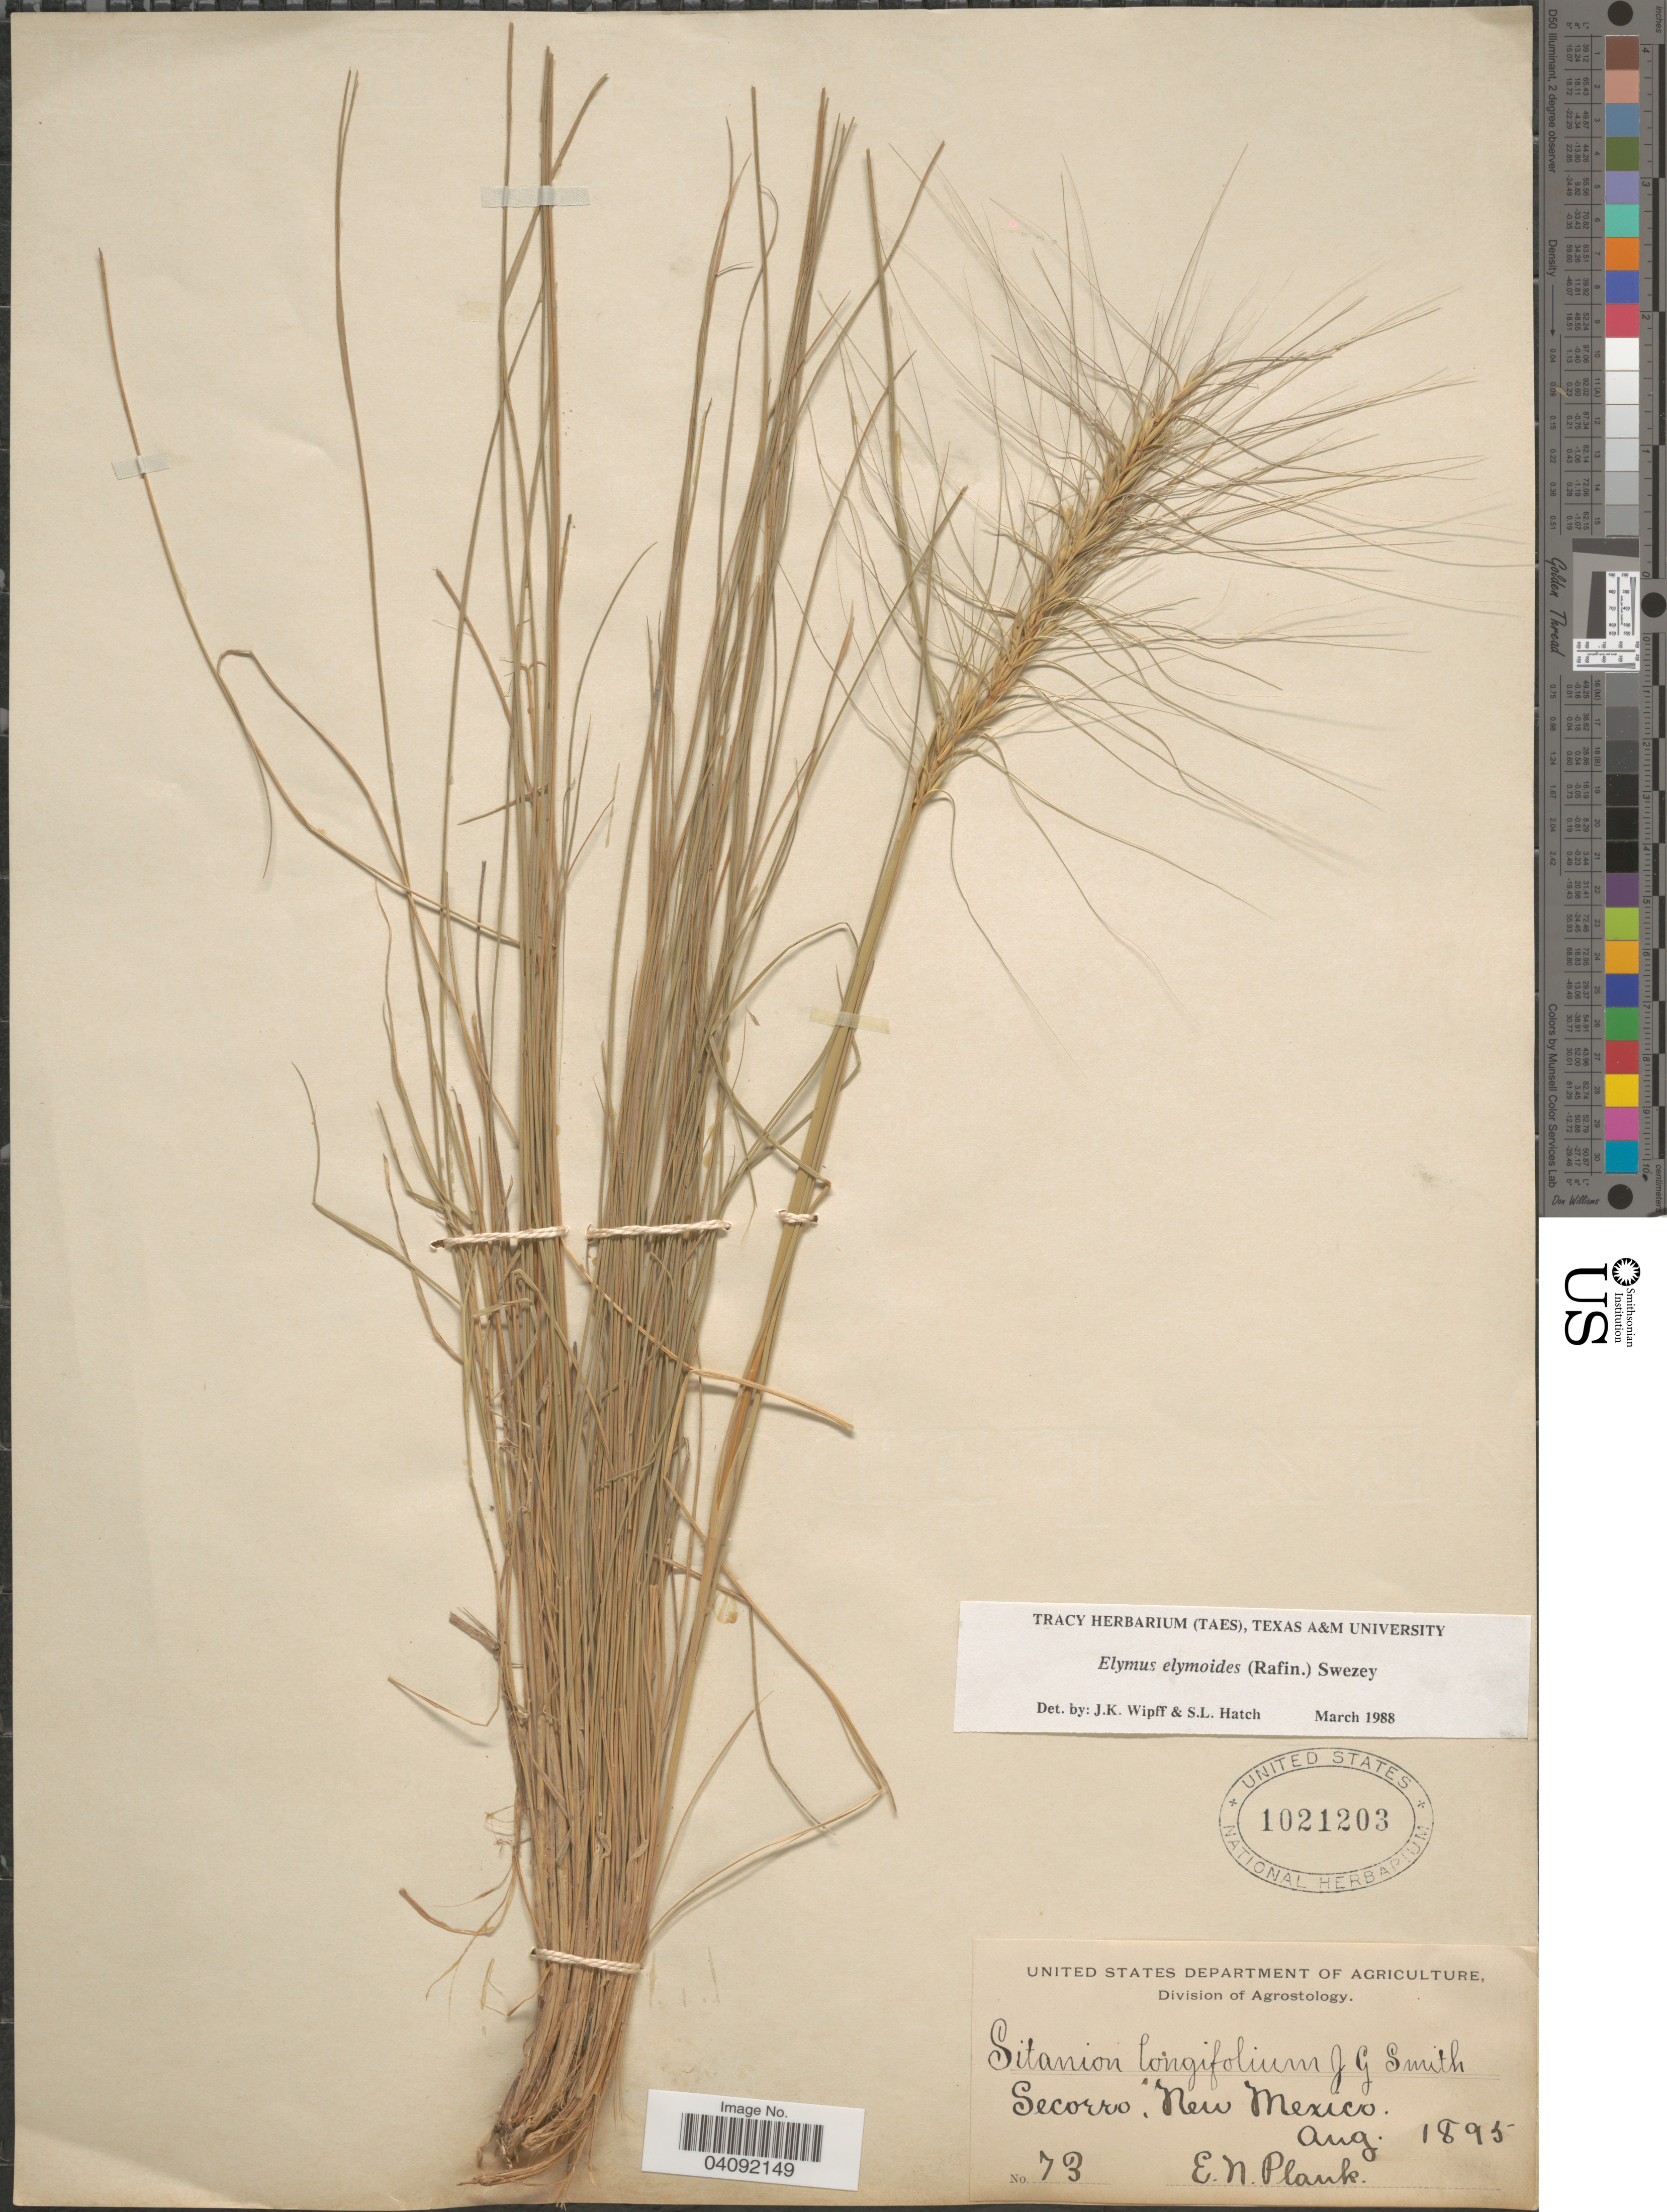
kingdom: Plantae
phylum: Tracheophyta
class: Liliopsida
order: Poales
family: Poaceae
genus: Elymus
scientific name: Elymus elymoides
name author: (Raf.) Swezey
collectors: E. Plank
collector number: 73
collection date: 1895-08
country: United States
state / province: New Mexico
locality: Secorro.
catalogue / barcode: US 1021203